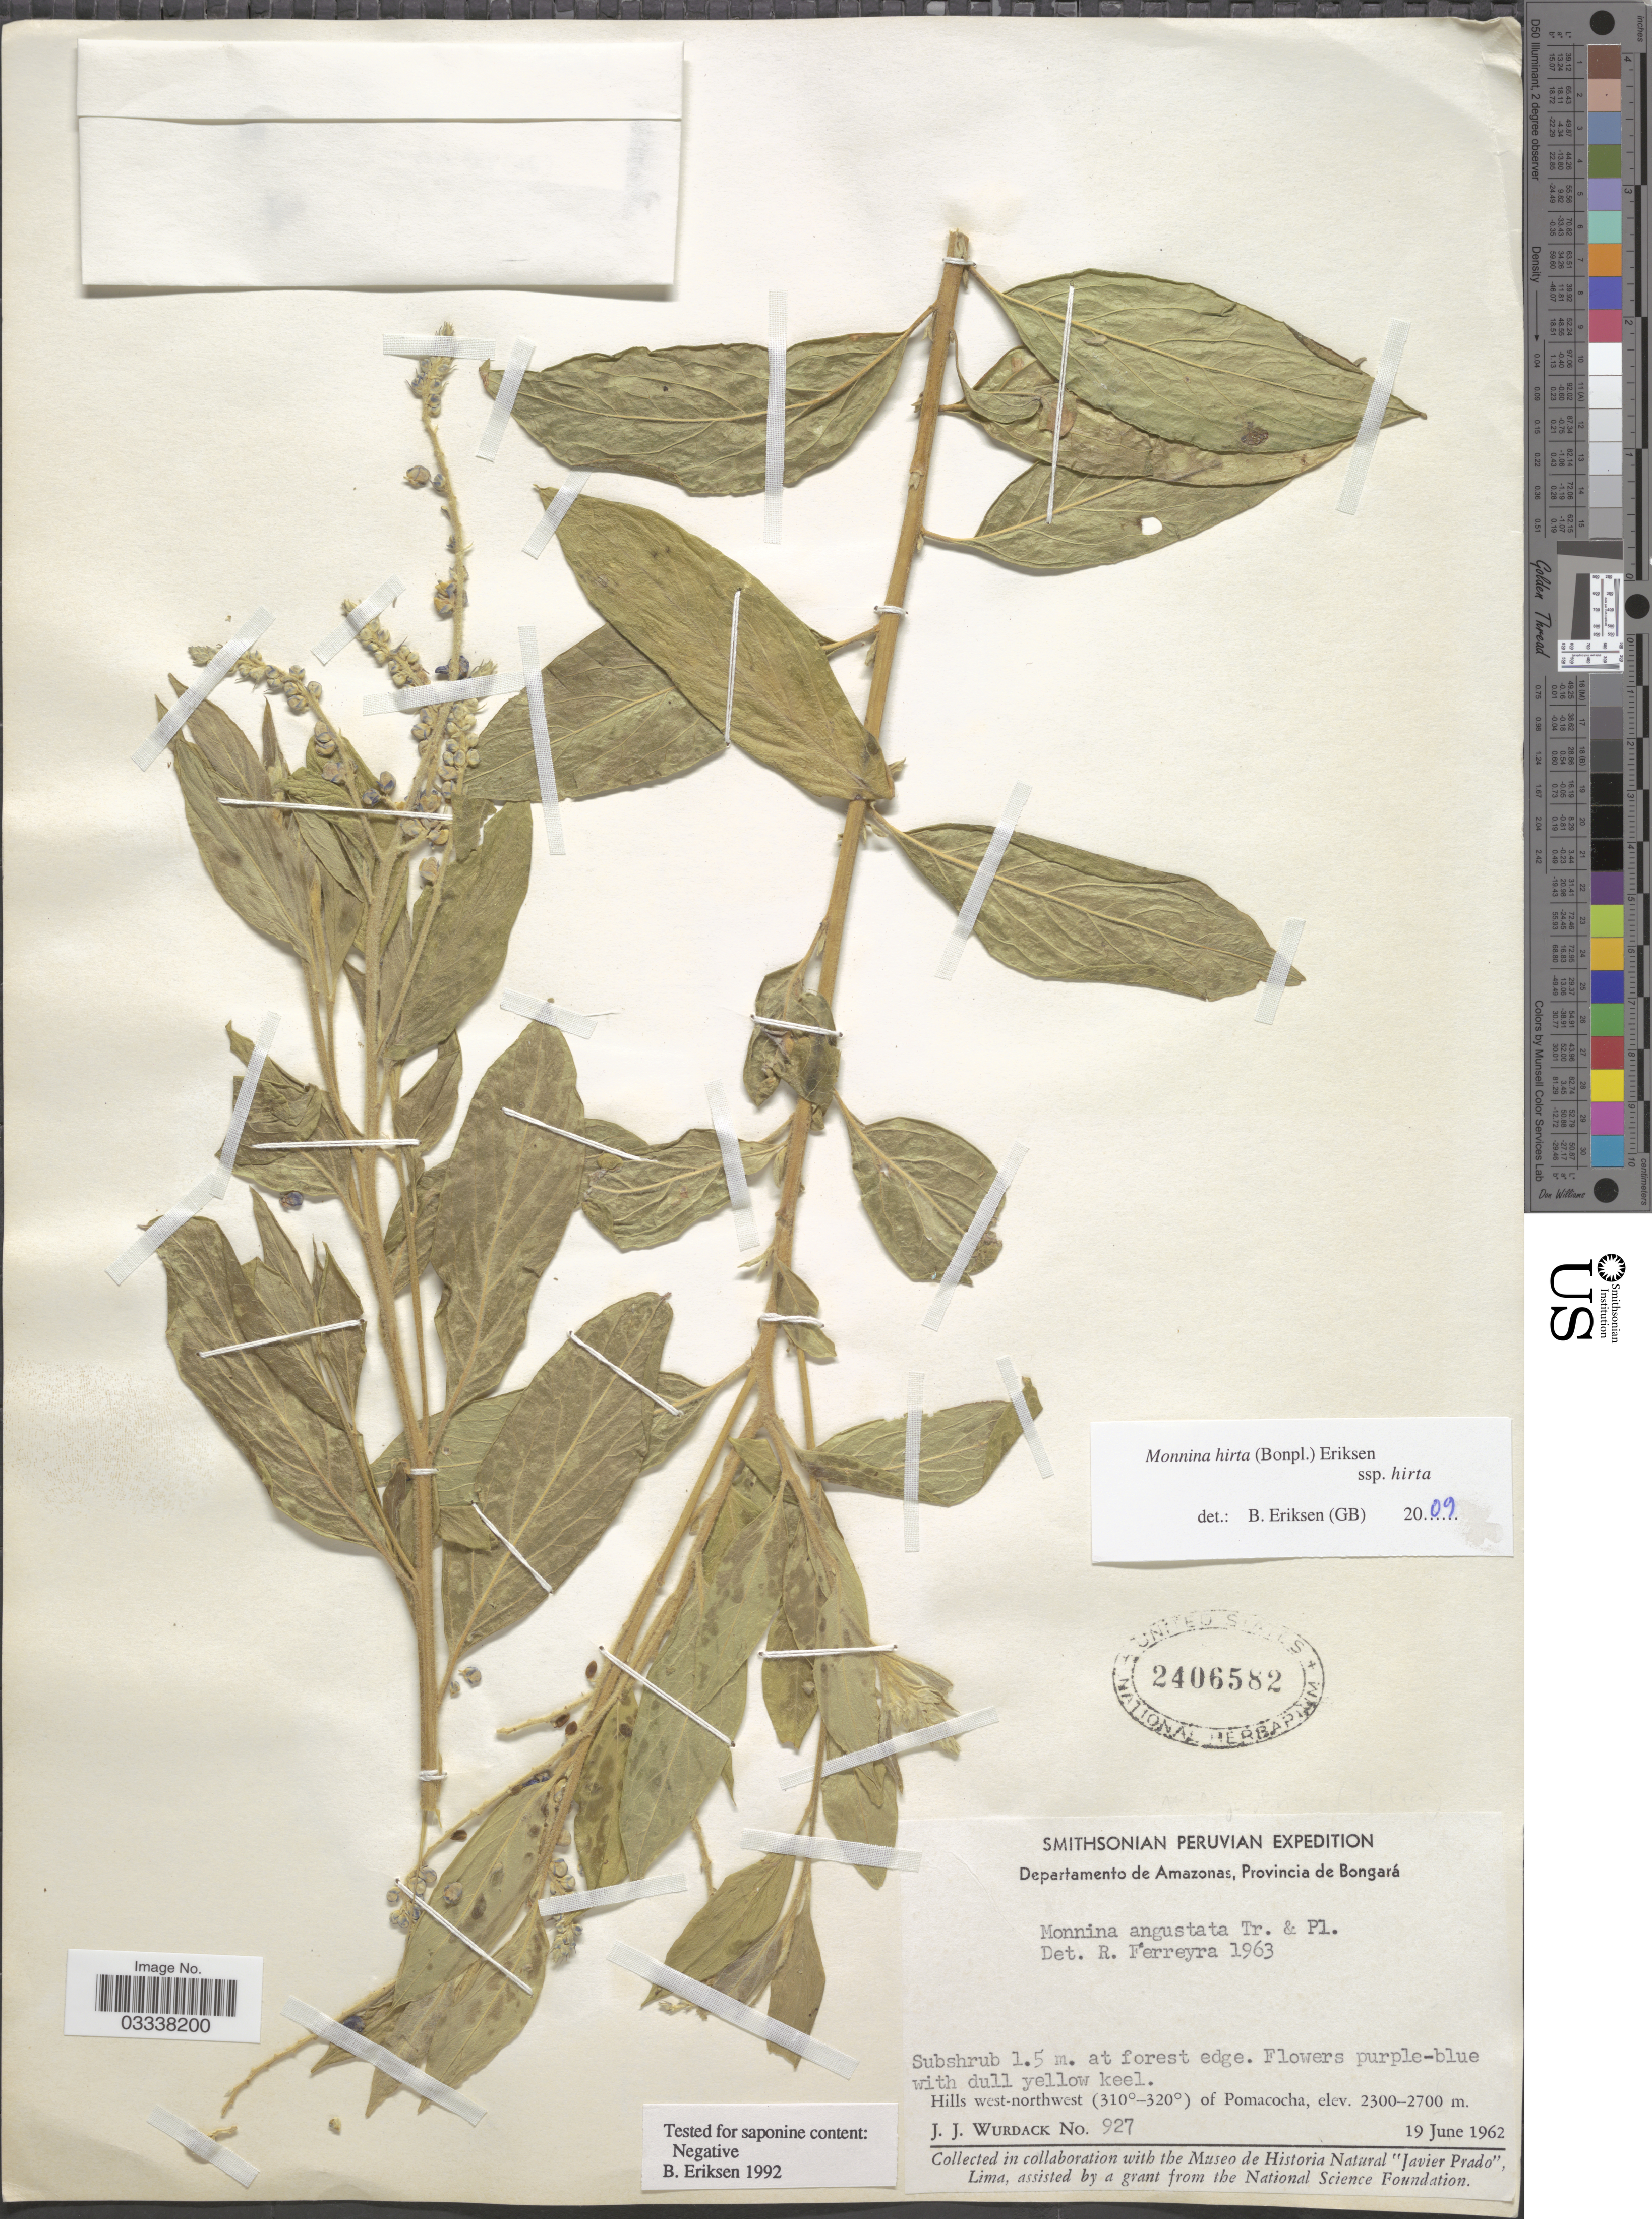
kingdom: Plantae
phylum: Tracheophyta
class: Magnoliopsida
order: Fabales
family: Polygalaceae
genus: Monnina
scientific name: Monnina hirta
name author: (Bonpl.) B. Eriksen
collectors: J. J. Wurdack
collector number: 927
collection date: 1962-06-19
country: Peru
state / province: Amazonas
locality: Departamento de Amazonas, Provincia de Bongará. Hills west-northwest (310°-320°) of Pomacocha.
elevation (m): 2300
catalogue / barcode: US 2406582